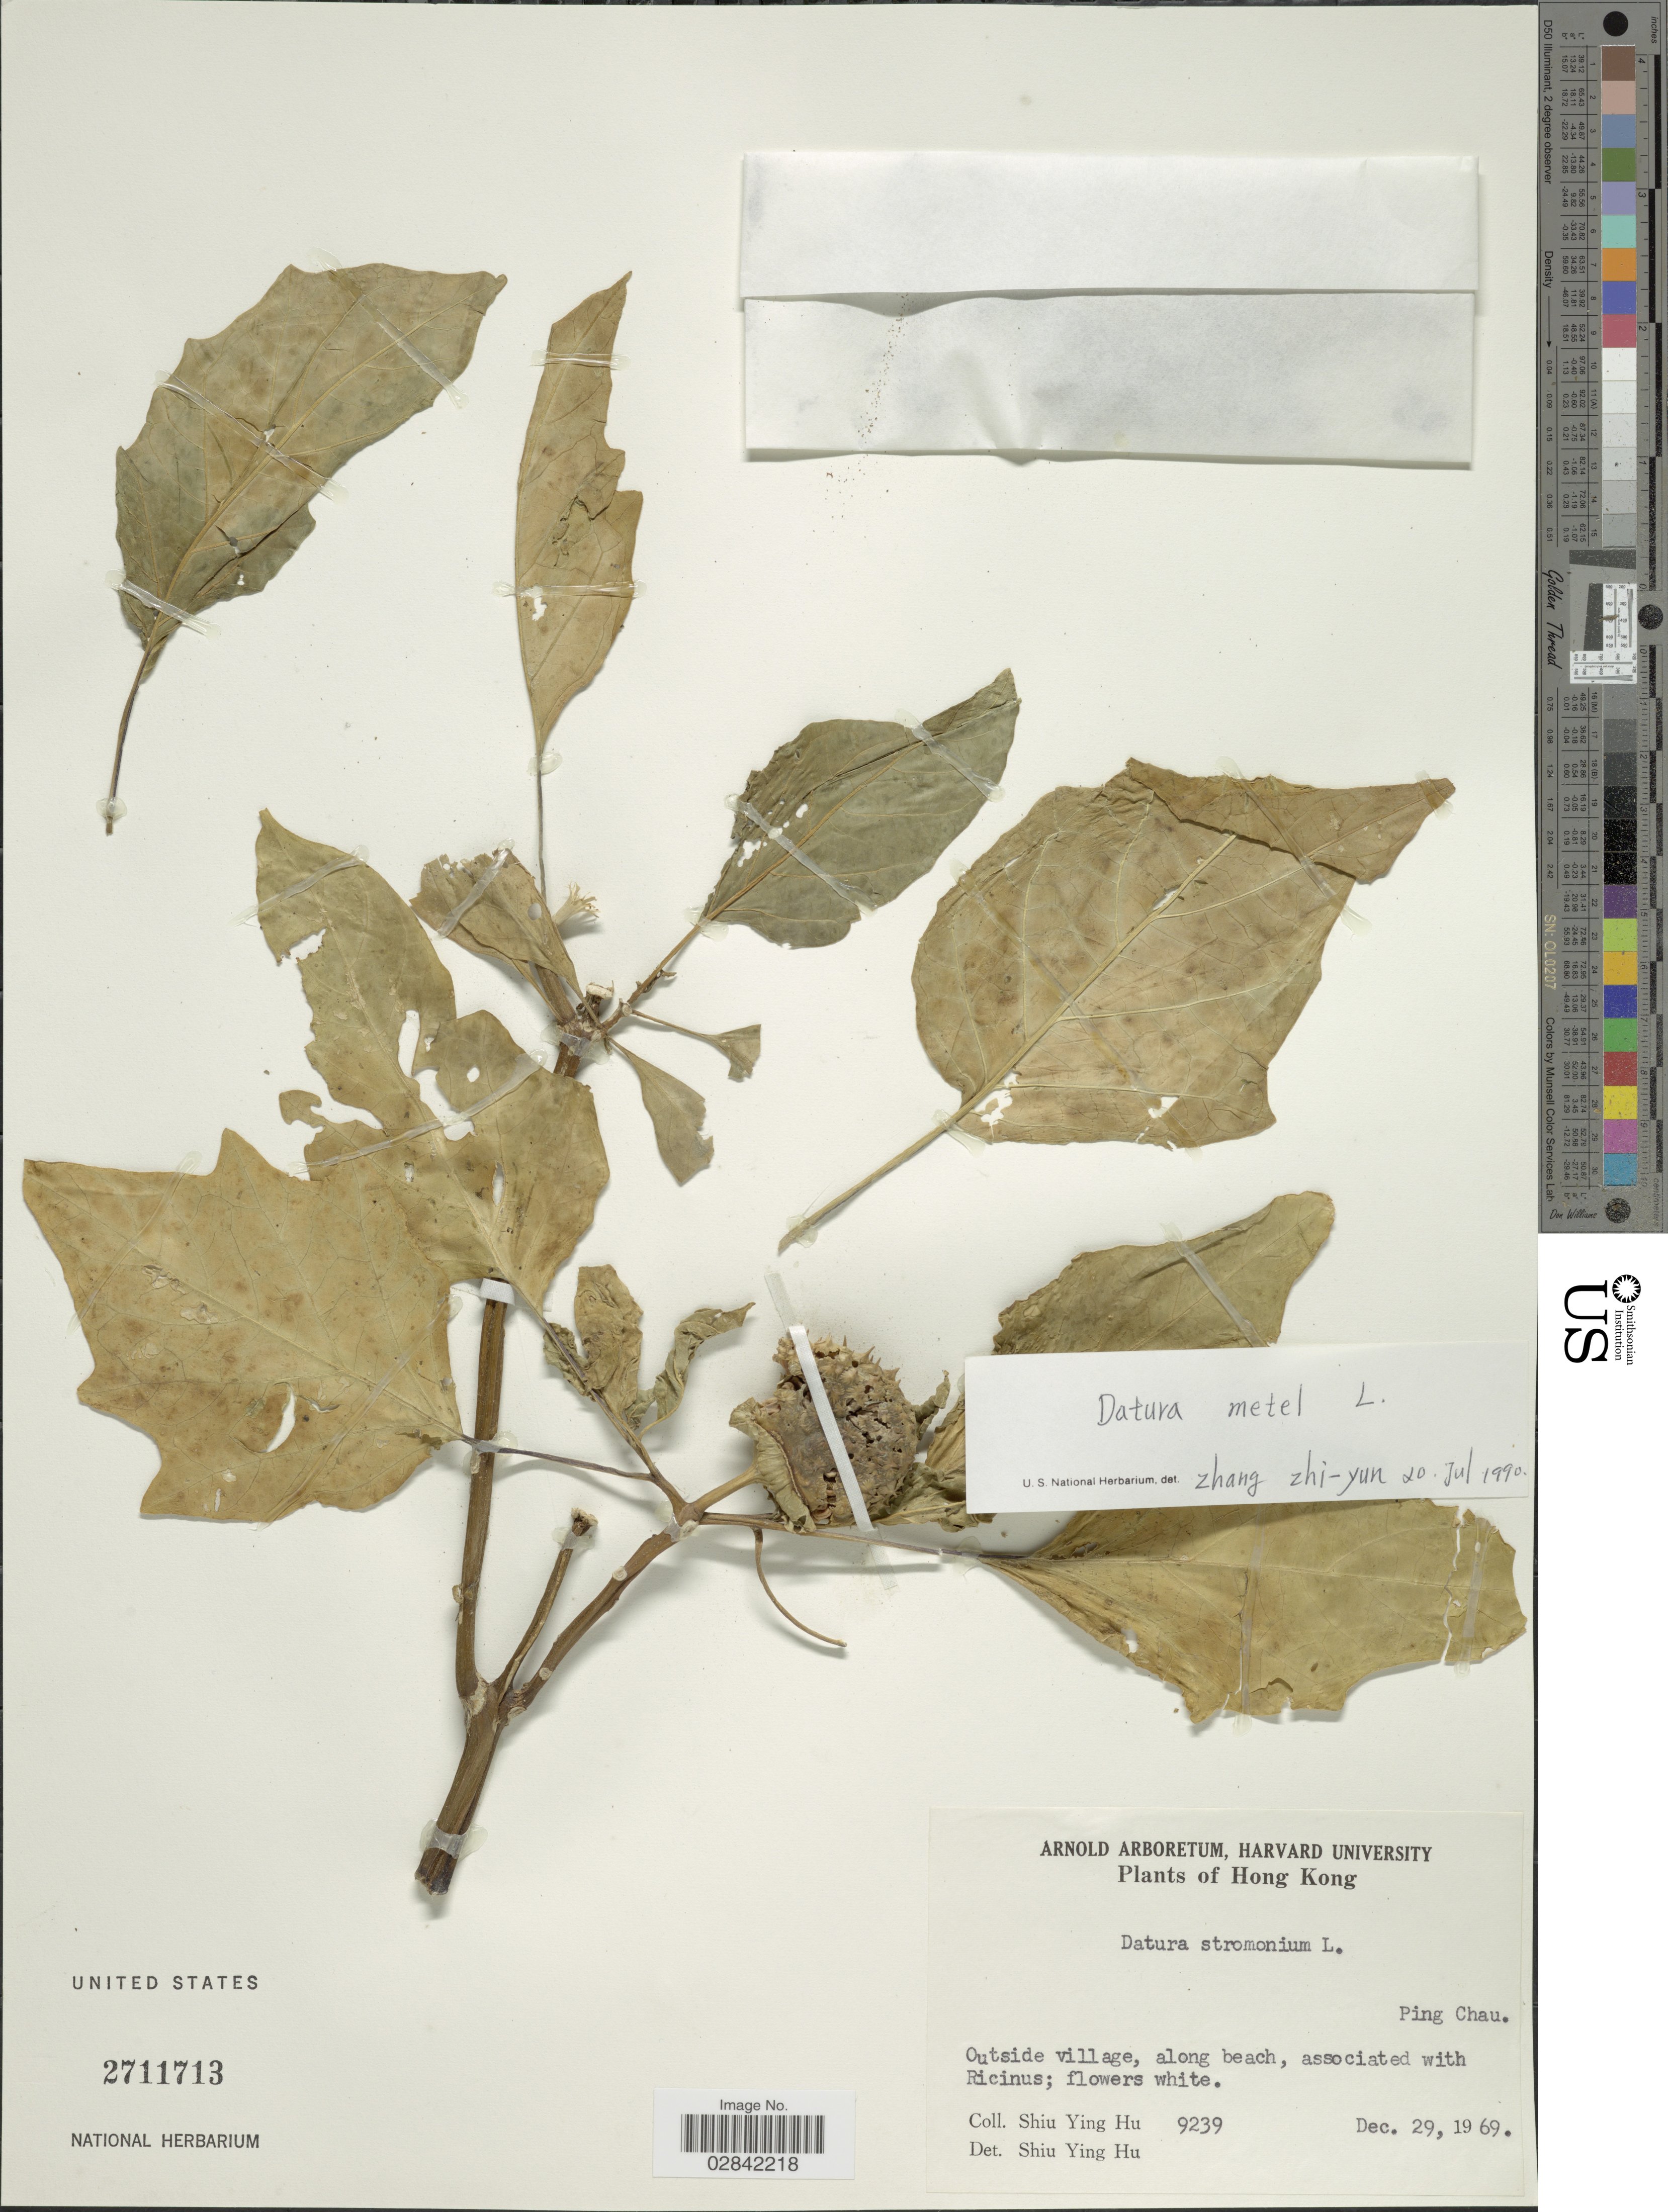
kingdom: Plantae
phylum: Tracheophyta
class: Magnoliopsida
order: Solanales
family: Solanaceae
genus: Datura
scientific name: Datura metel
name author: L.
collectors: S. Y. Hu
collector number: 9239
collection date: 1969-12-29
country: China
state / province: Hong Kong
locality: Hong Kong, Ping Chau, Outside village, along beach.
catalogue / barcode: US 2711713